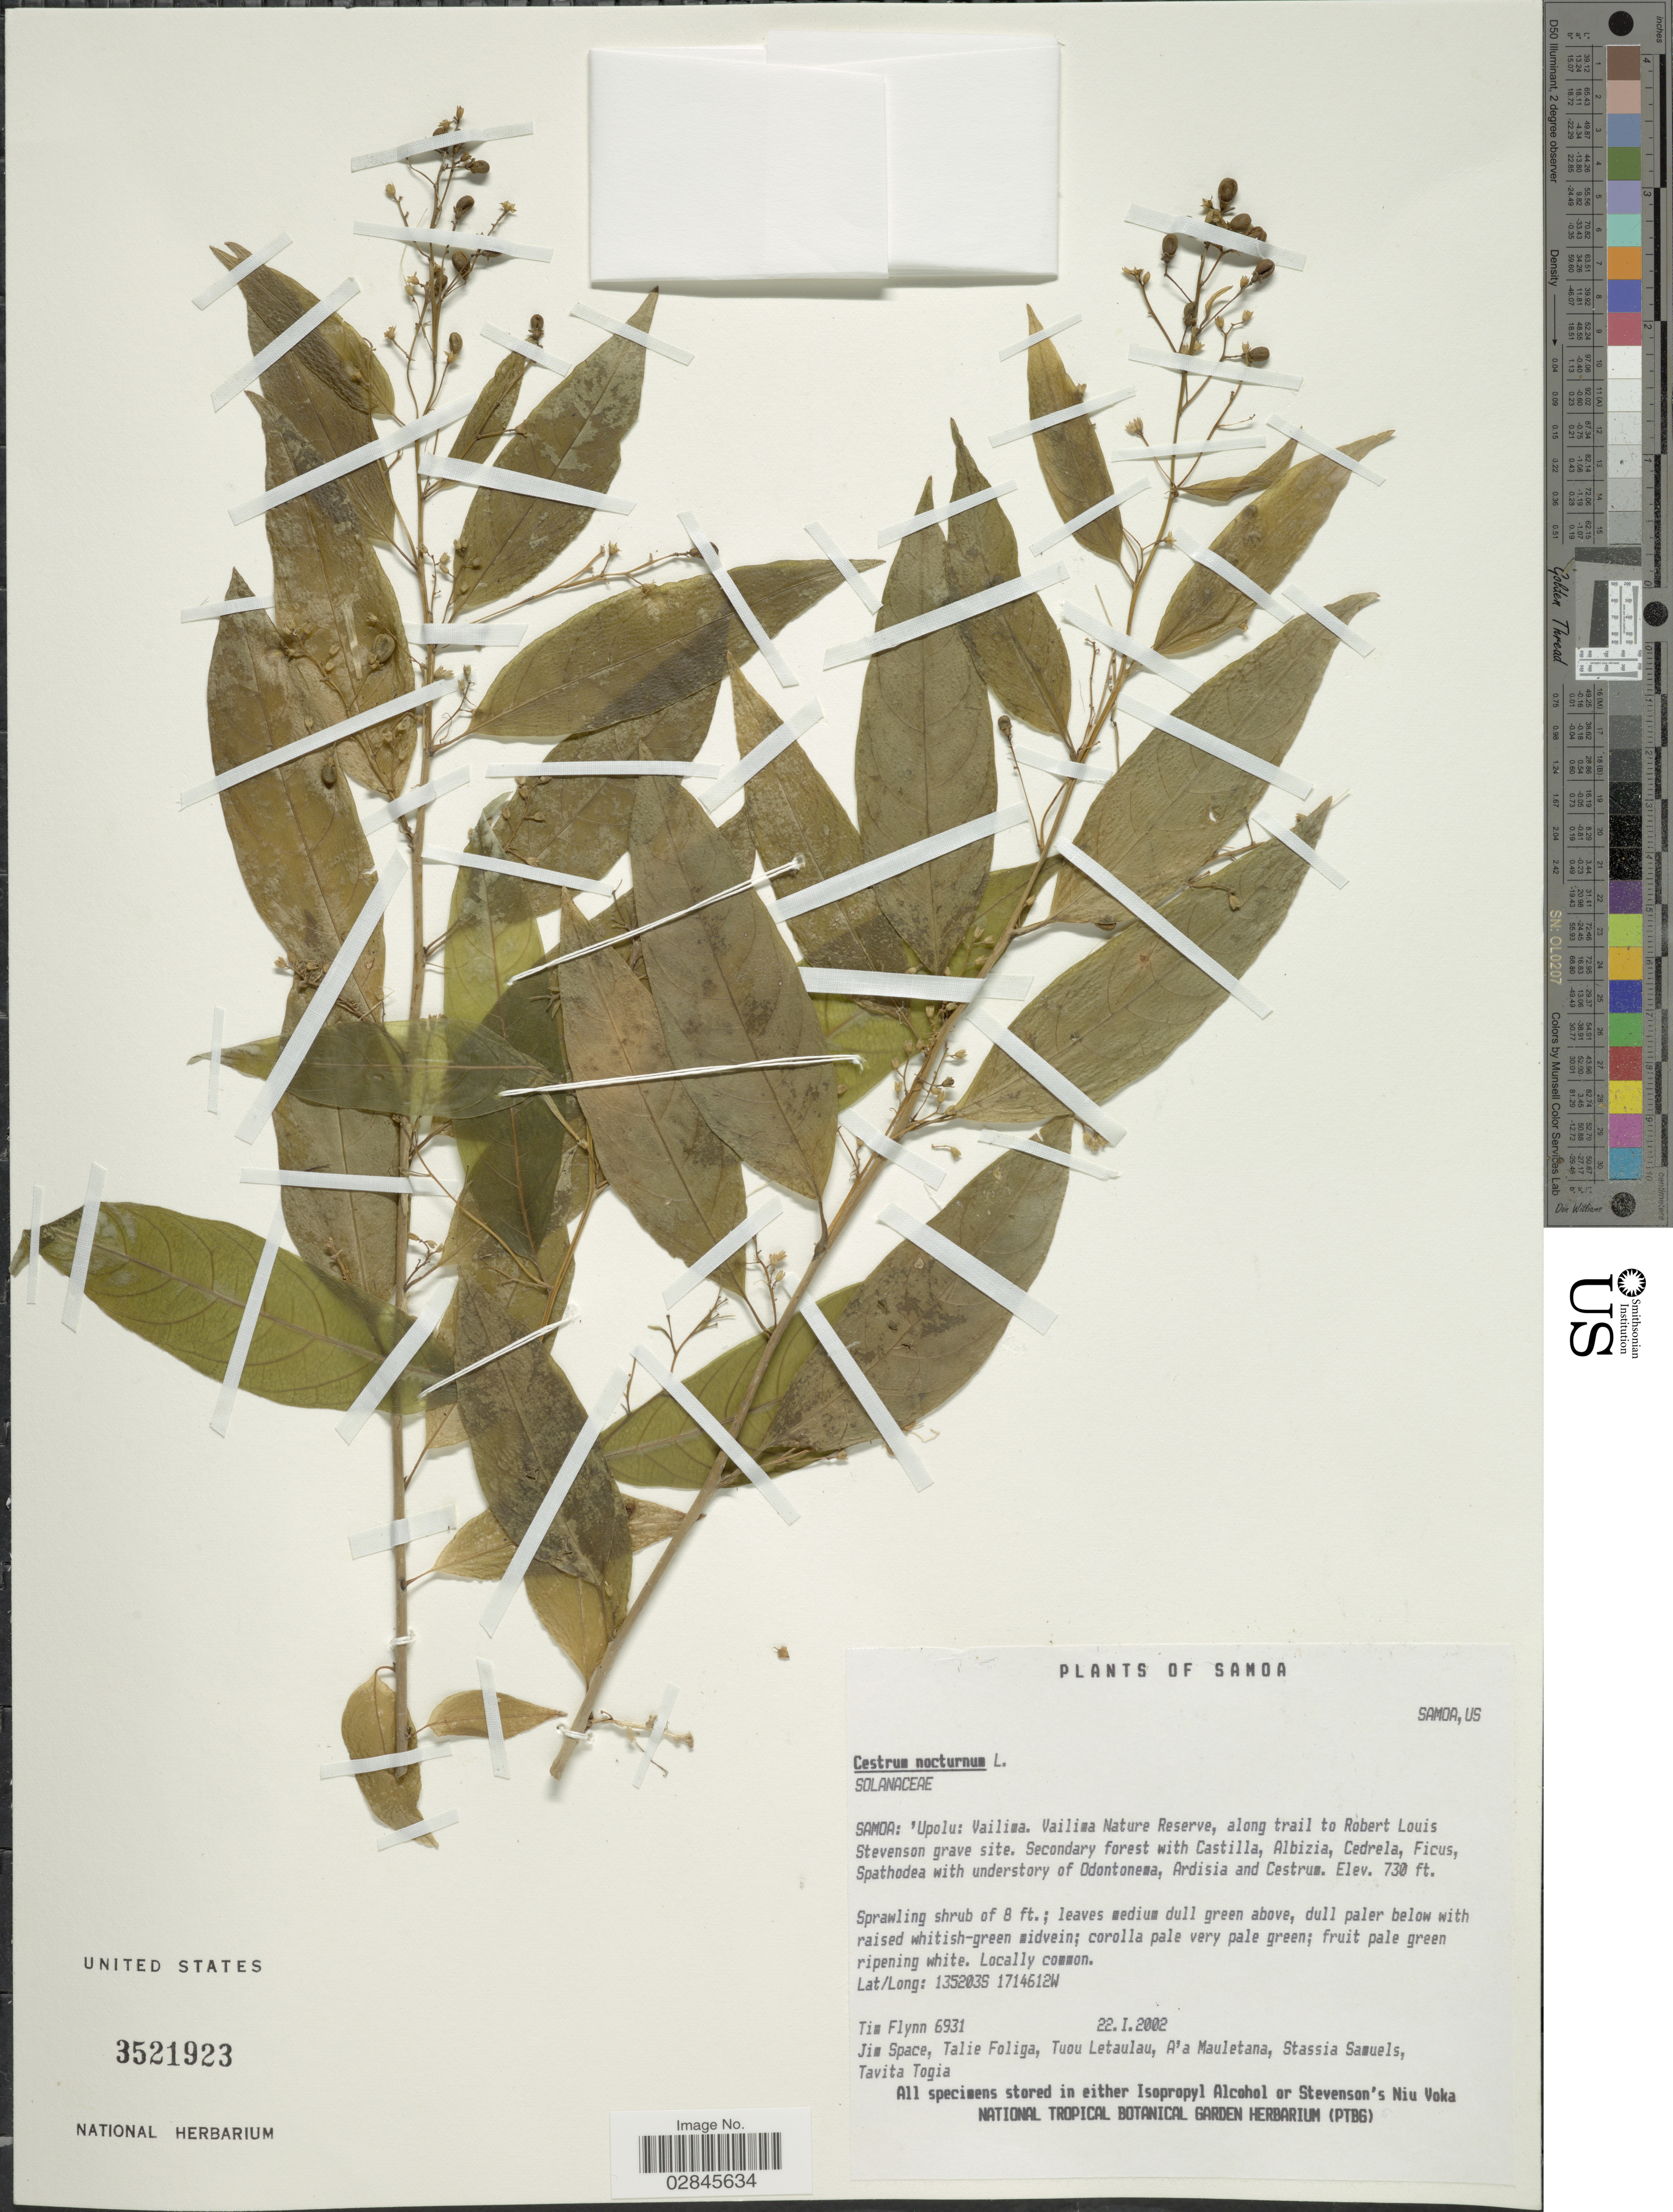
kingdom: Plantae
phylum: Tracheophyta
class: Magnoliopsida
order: Solanales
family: Solanaceae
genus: Cestrum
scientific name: Cestrum nocturnum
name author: L.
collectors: T. Flynn, J. Space, T. Foliga, T. Letaulau & et al.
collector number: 6931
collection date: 2002-01-22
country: Samoa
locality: Samoa: 'Upolu: Vailima. Vailima Nature Reserve, along trail to Robert Louis Stevenson grave site.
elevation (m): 223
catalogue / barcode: US 3521923